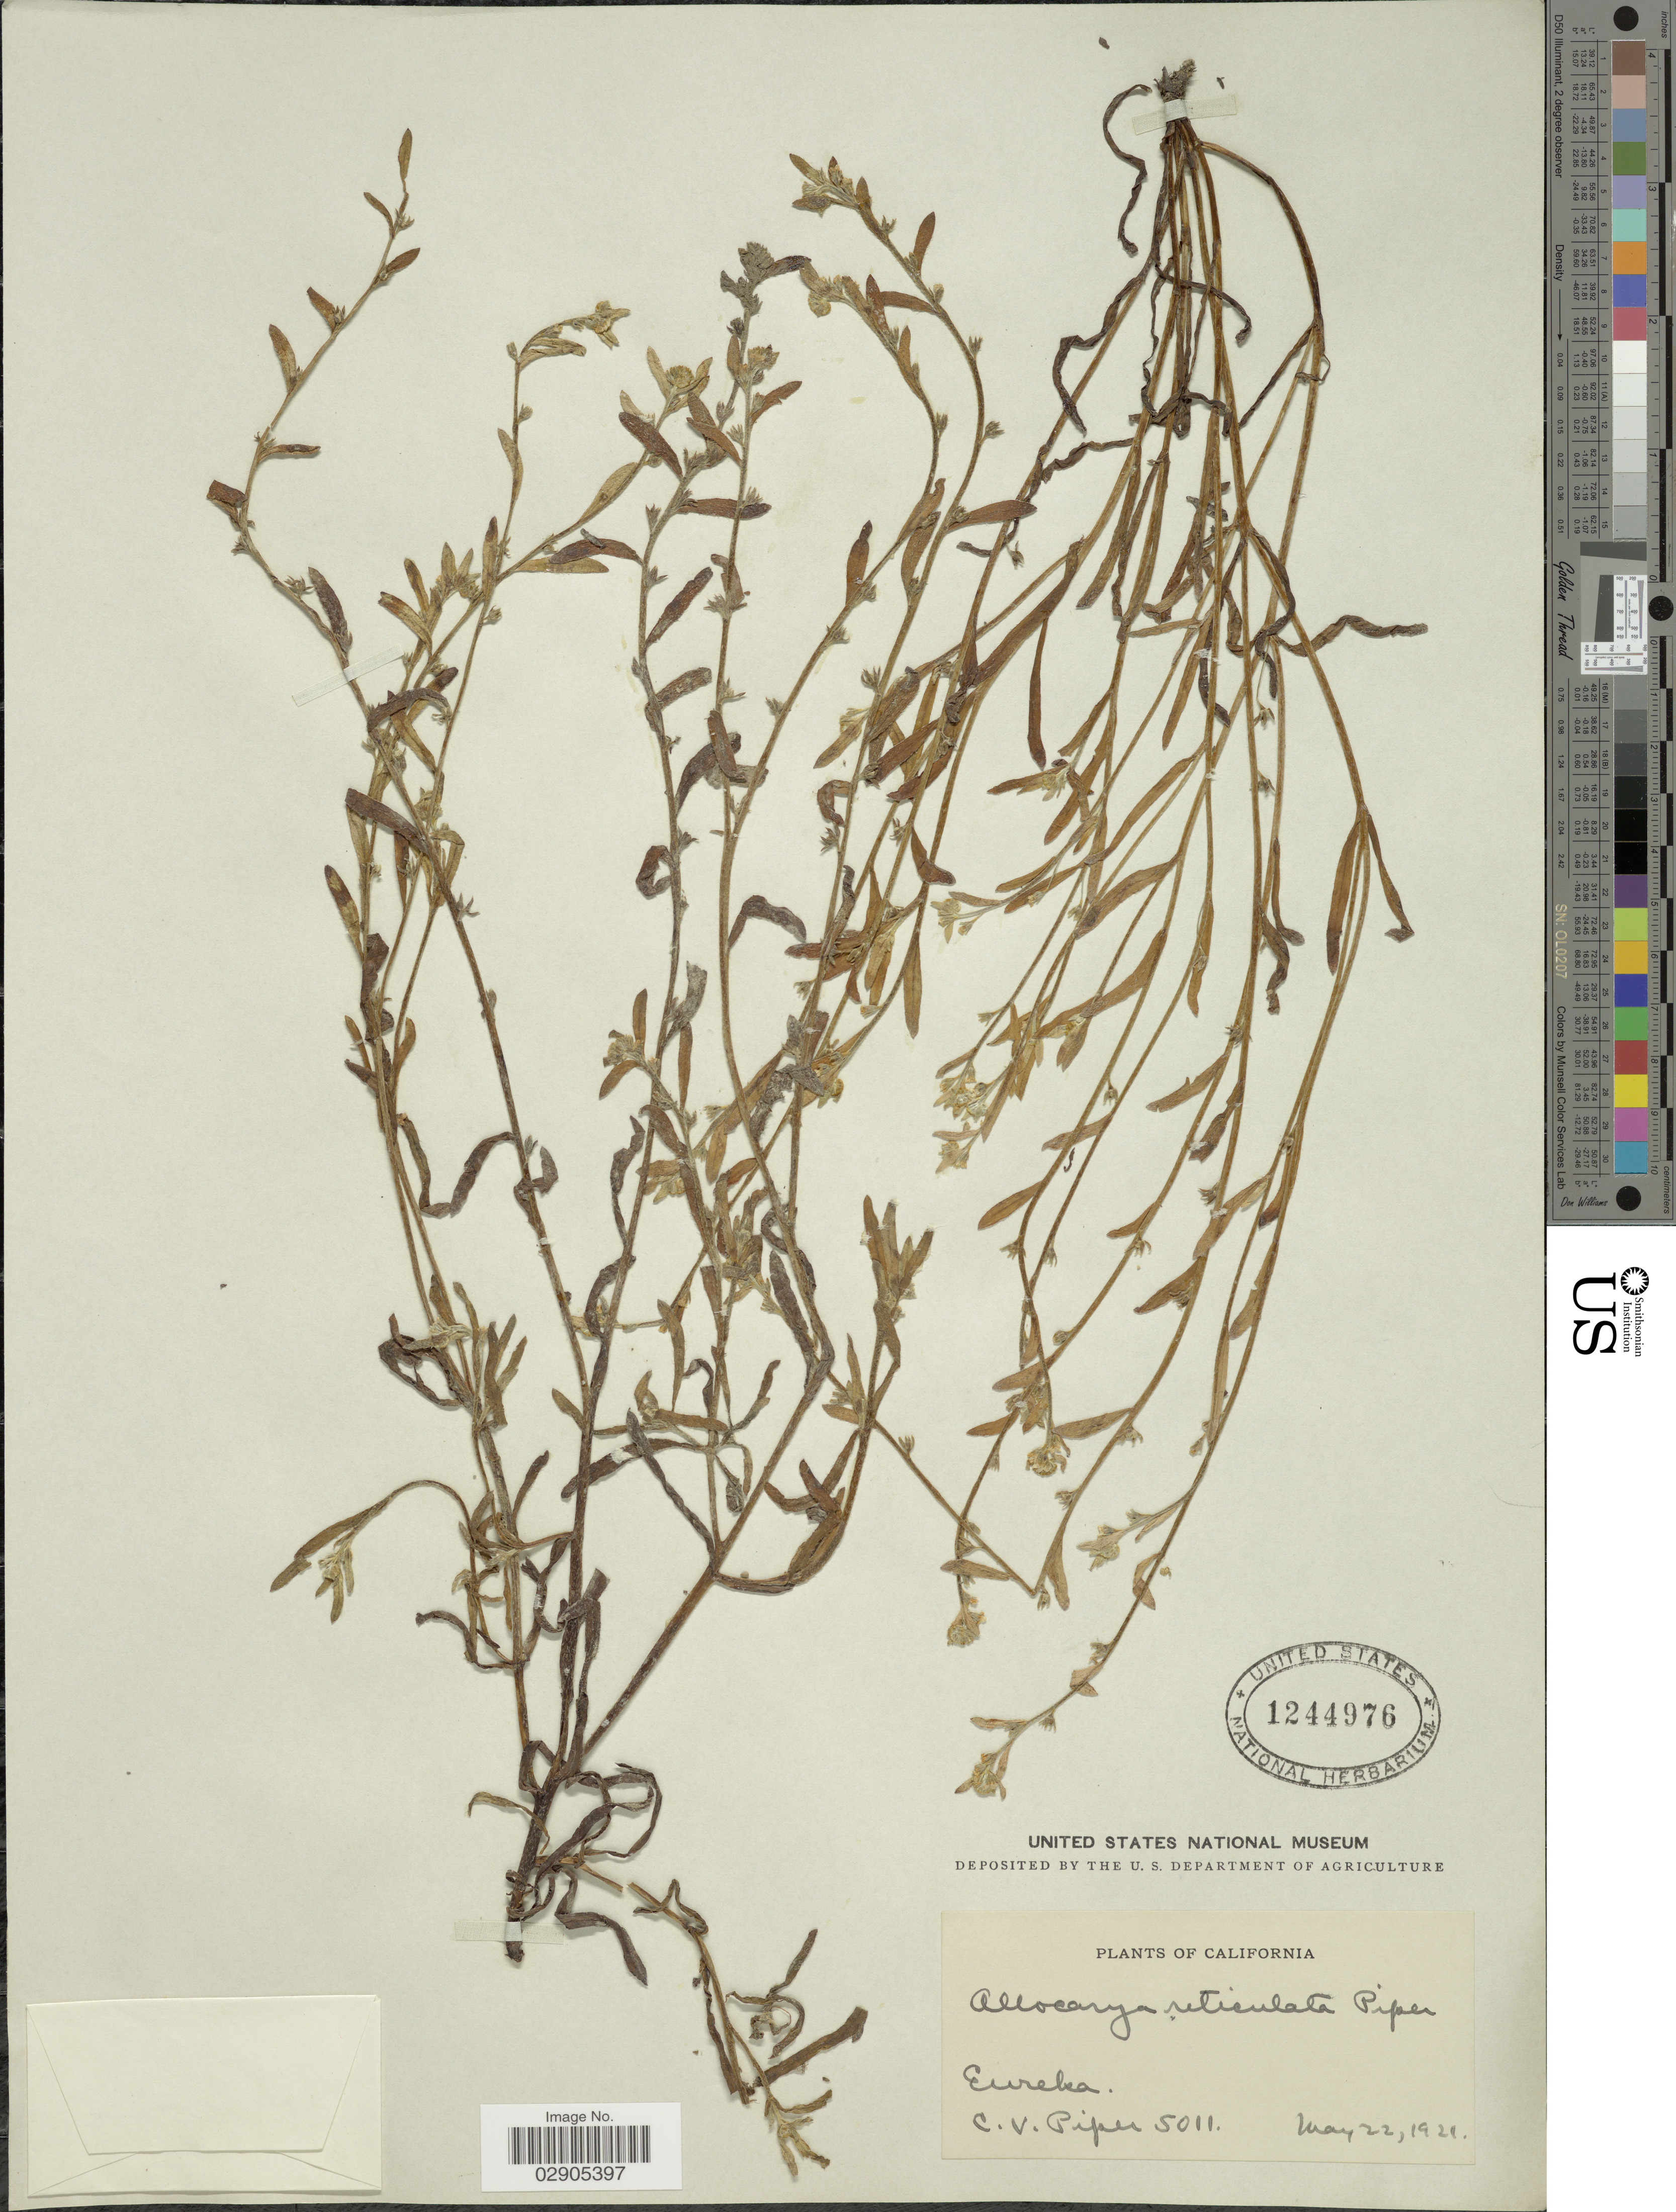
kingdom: Plantae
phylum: Tracheophyta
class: Magnoliopsida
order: Boraginales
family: Boraginaceae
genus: Allocarya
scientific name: Allocarya reticulata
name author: Piper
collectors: C. V. Piper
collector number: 5011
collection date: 1921-05-22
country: United States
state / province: California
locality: Eureka.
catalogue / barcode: US 1244976